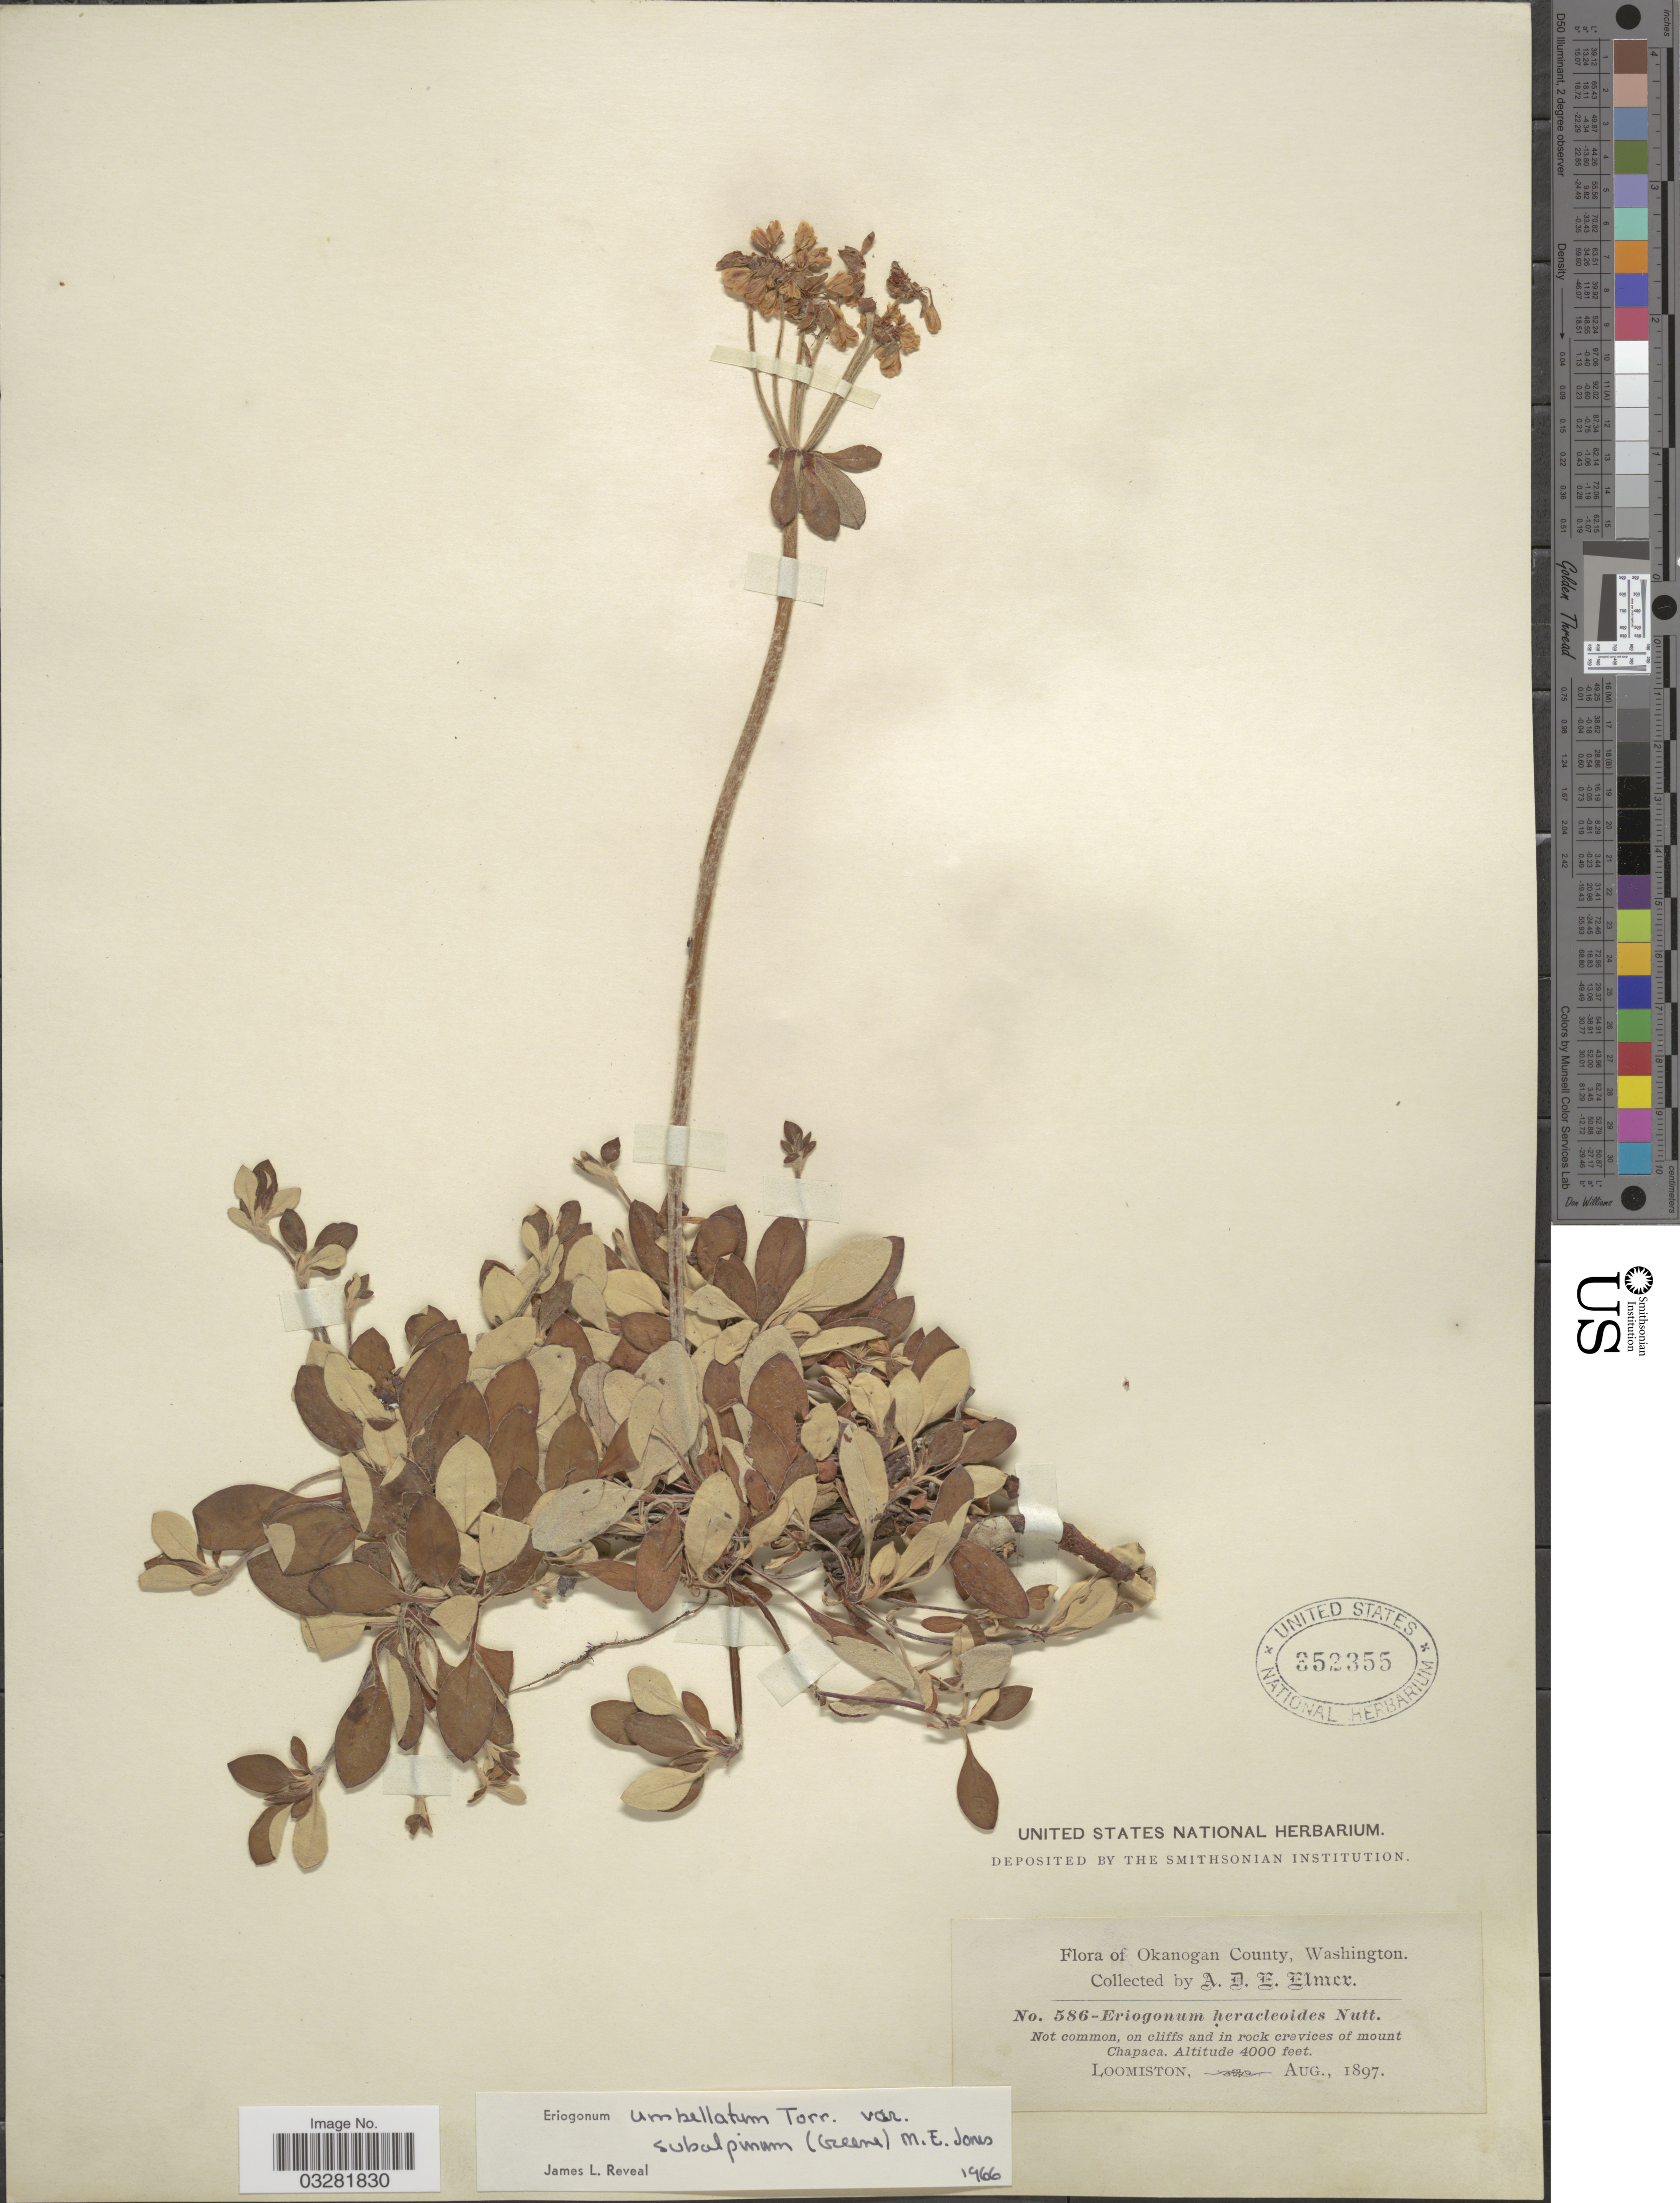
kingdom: Plantae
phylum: Tracheophyta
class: Magnoliopsida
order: Caryophyllales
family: Polygonaceae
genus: Eriogonum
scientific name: Eriogonum umbellatum var. subalpinum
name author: M.E. Jones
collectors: A. D. E. Elmer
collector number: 586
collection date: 1897-08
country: United States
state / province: Washington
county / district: Okanogan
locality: Okanogan County. On cliffs and in rock crevices of mount Chapaca.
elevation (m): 1219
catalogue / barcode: US 352355